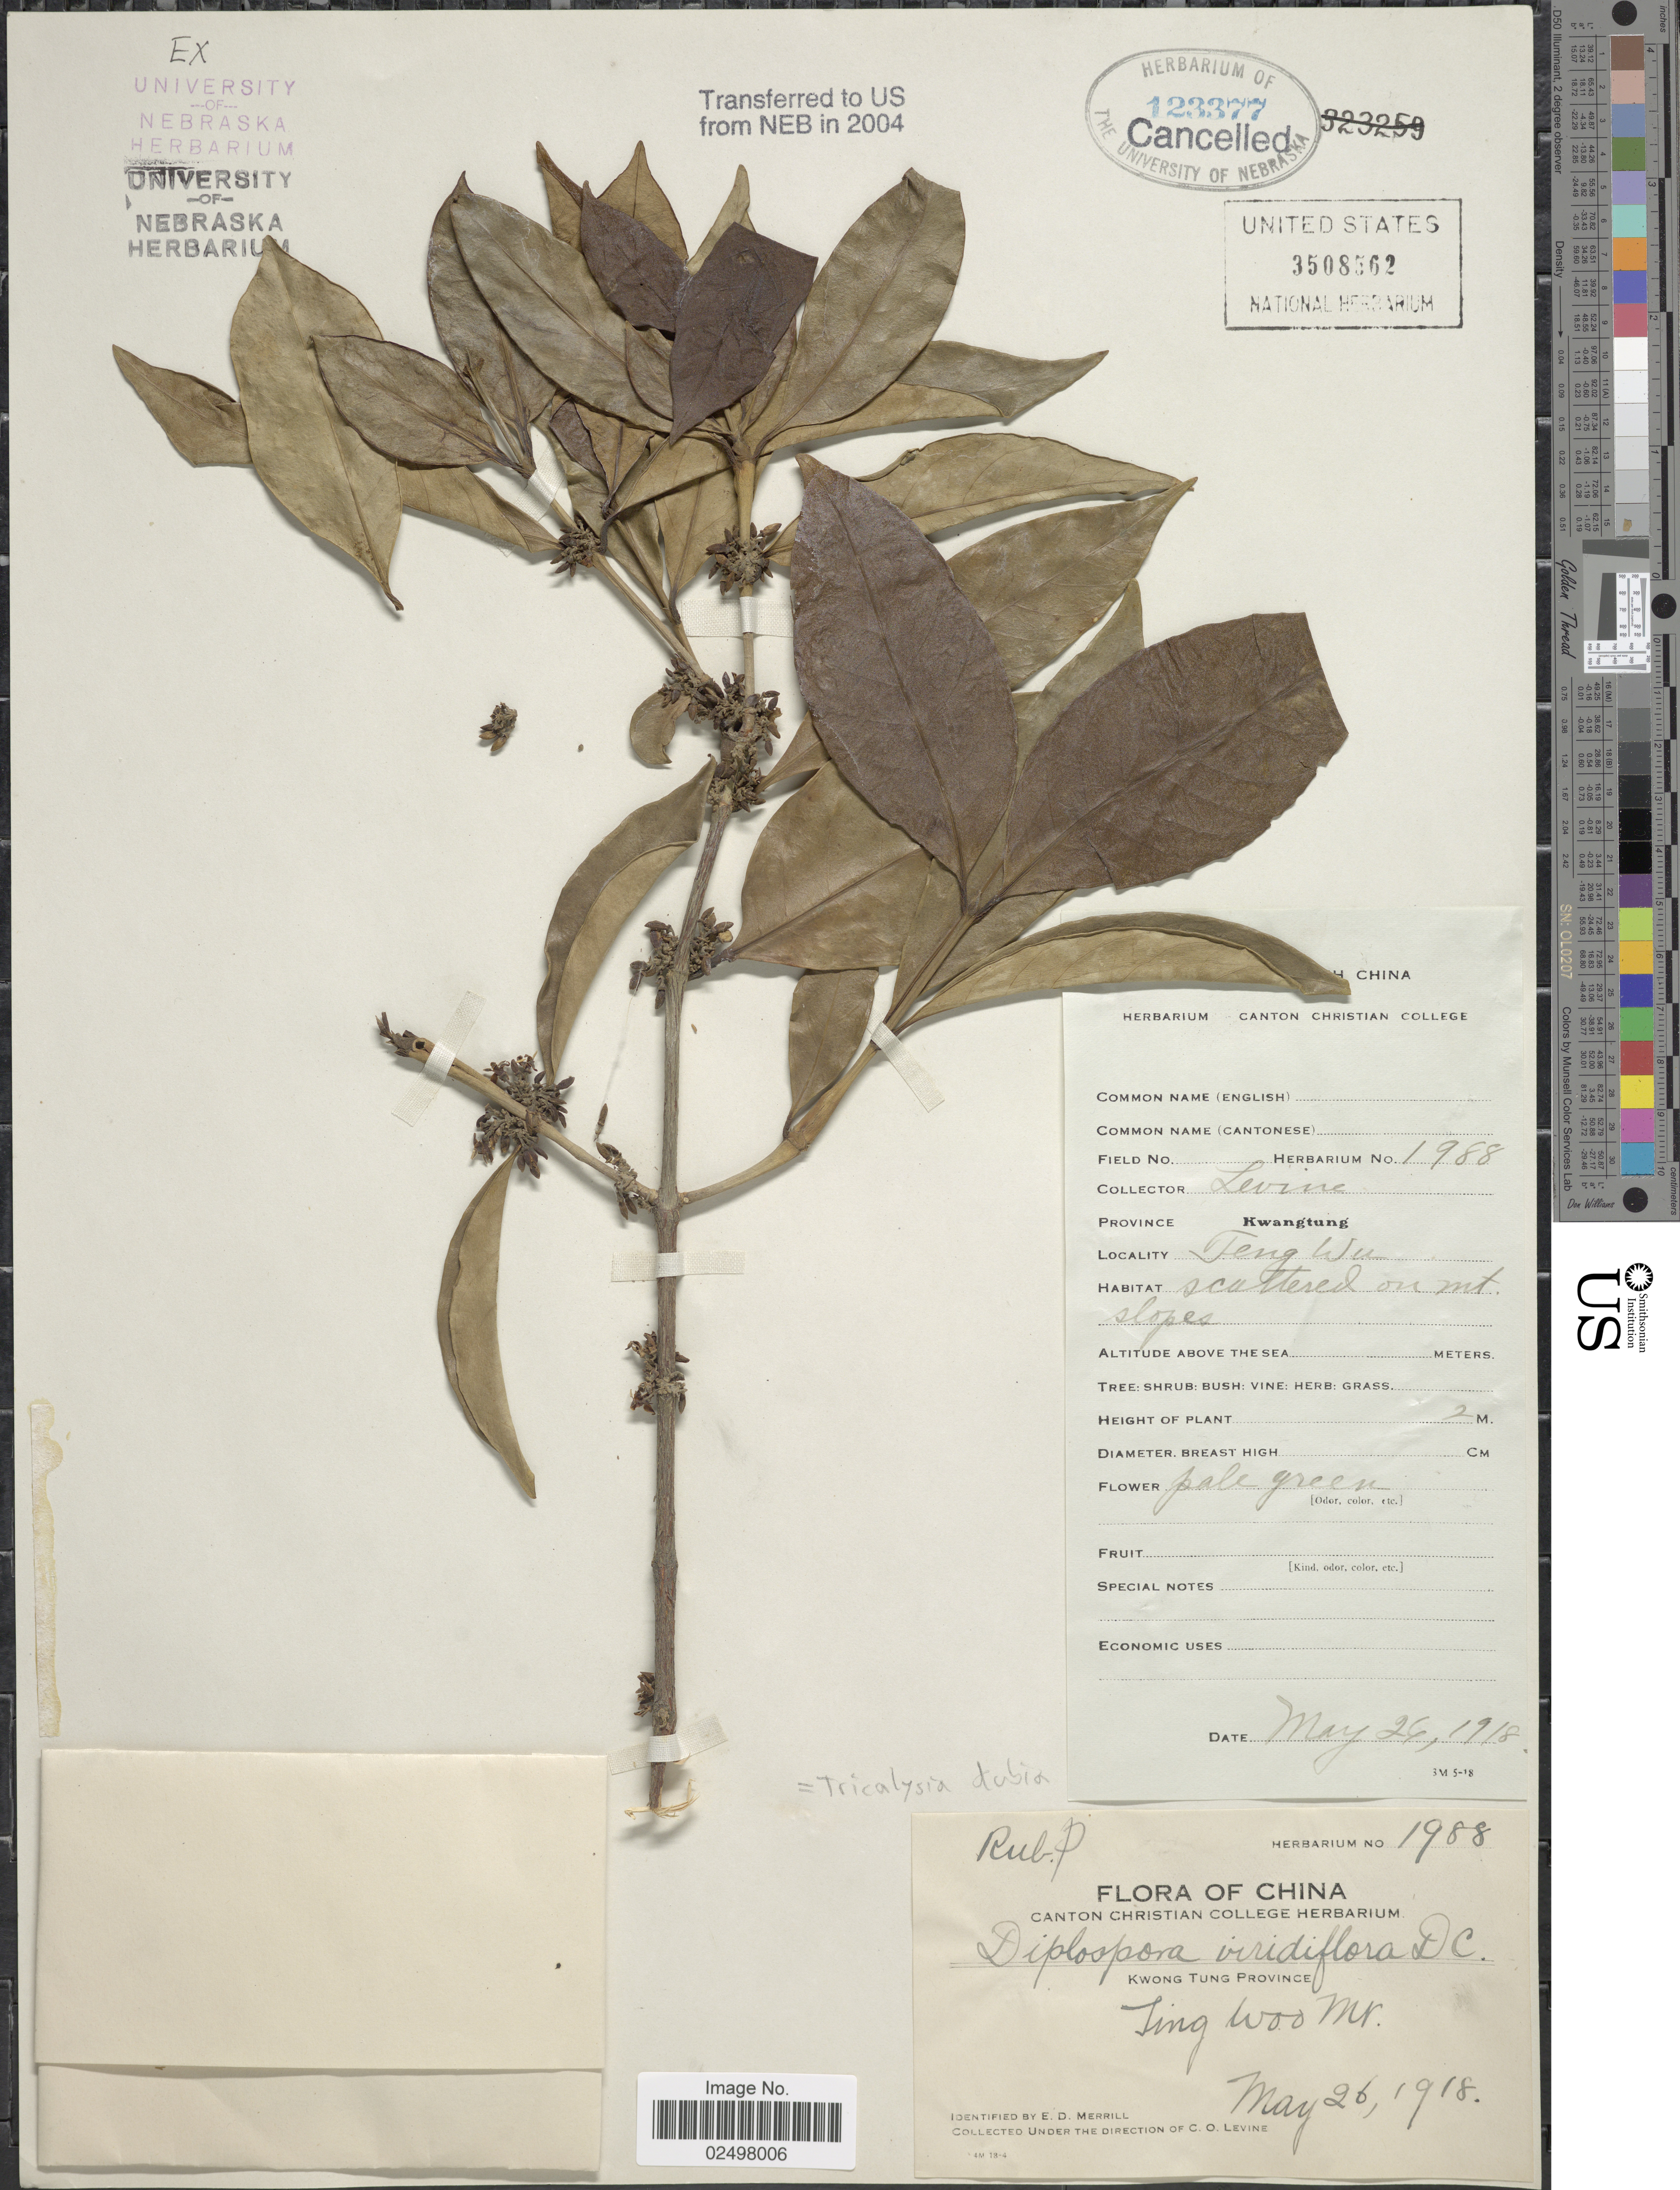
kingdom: Plantae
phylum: Tracheophyta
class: Magnoliopsida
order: Gentianales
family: Rubiaceae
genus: Tricalysia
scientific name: Tricalysia dubia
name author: (Lindl.) Ohwi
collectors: C. O. Levine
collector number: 1988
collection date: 1918-05-26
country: China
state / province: Guangdong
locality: Kwong Tung Province, Kwangtung, Ting Woo Mt.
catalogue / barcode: US 3508562